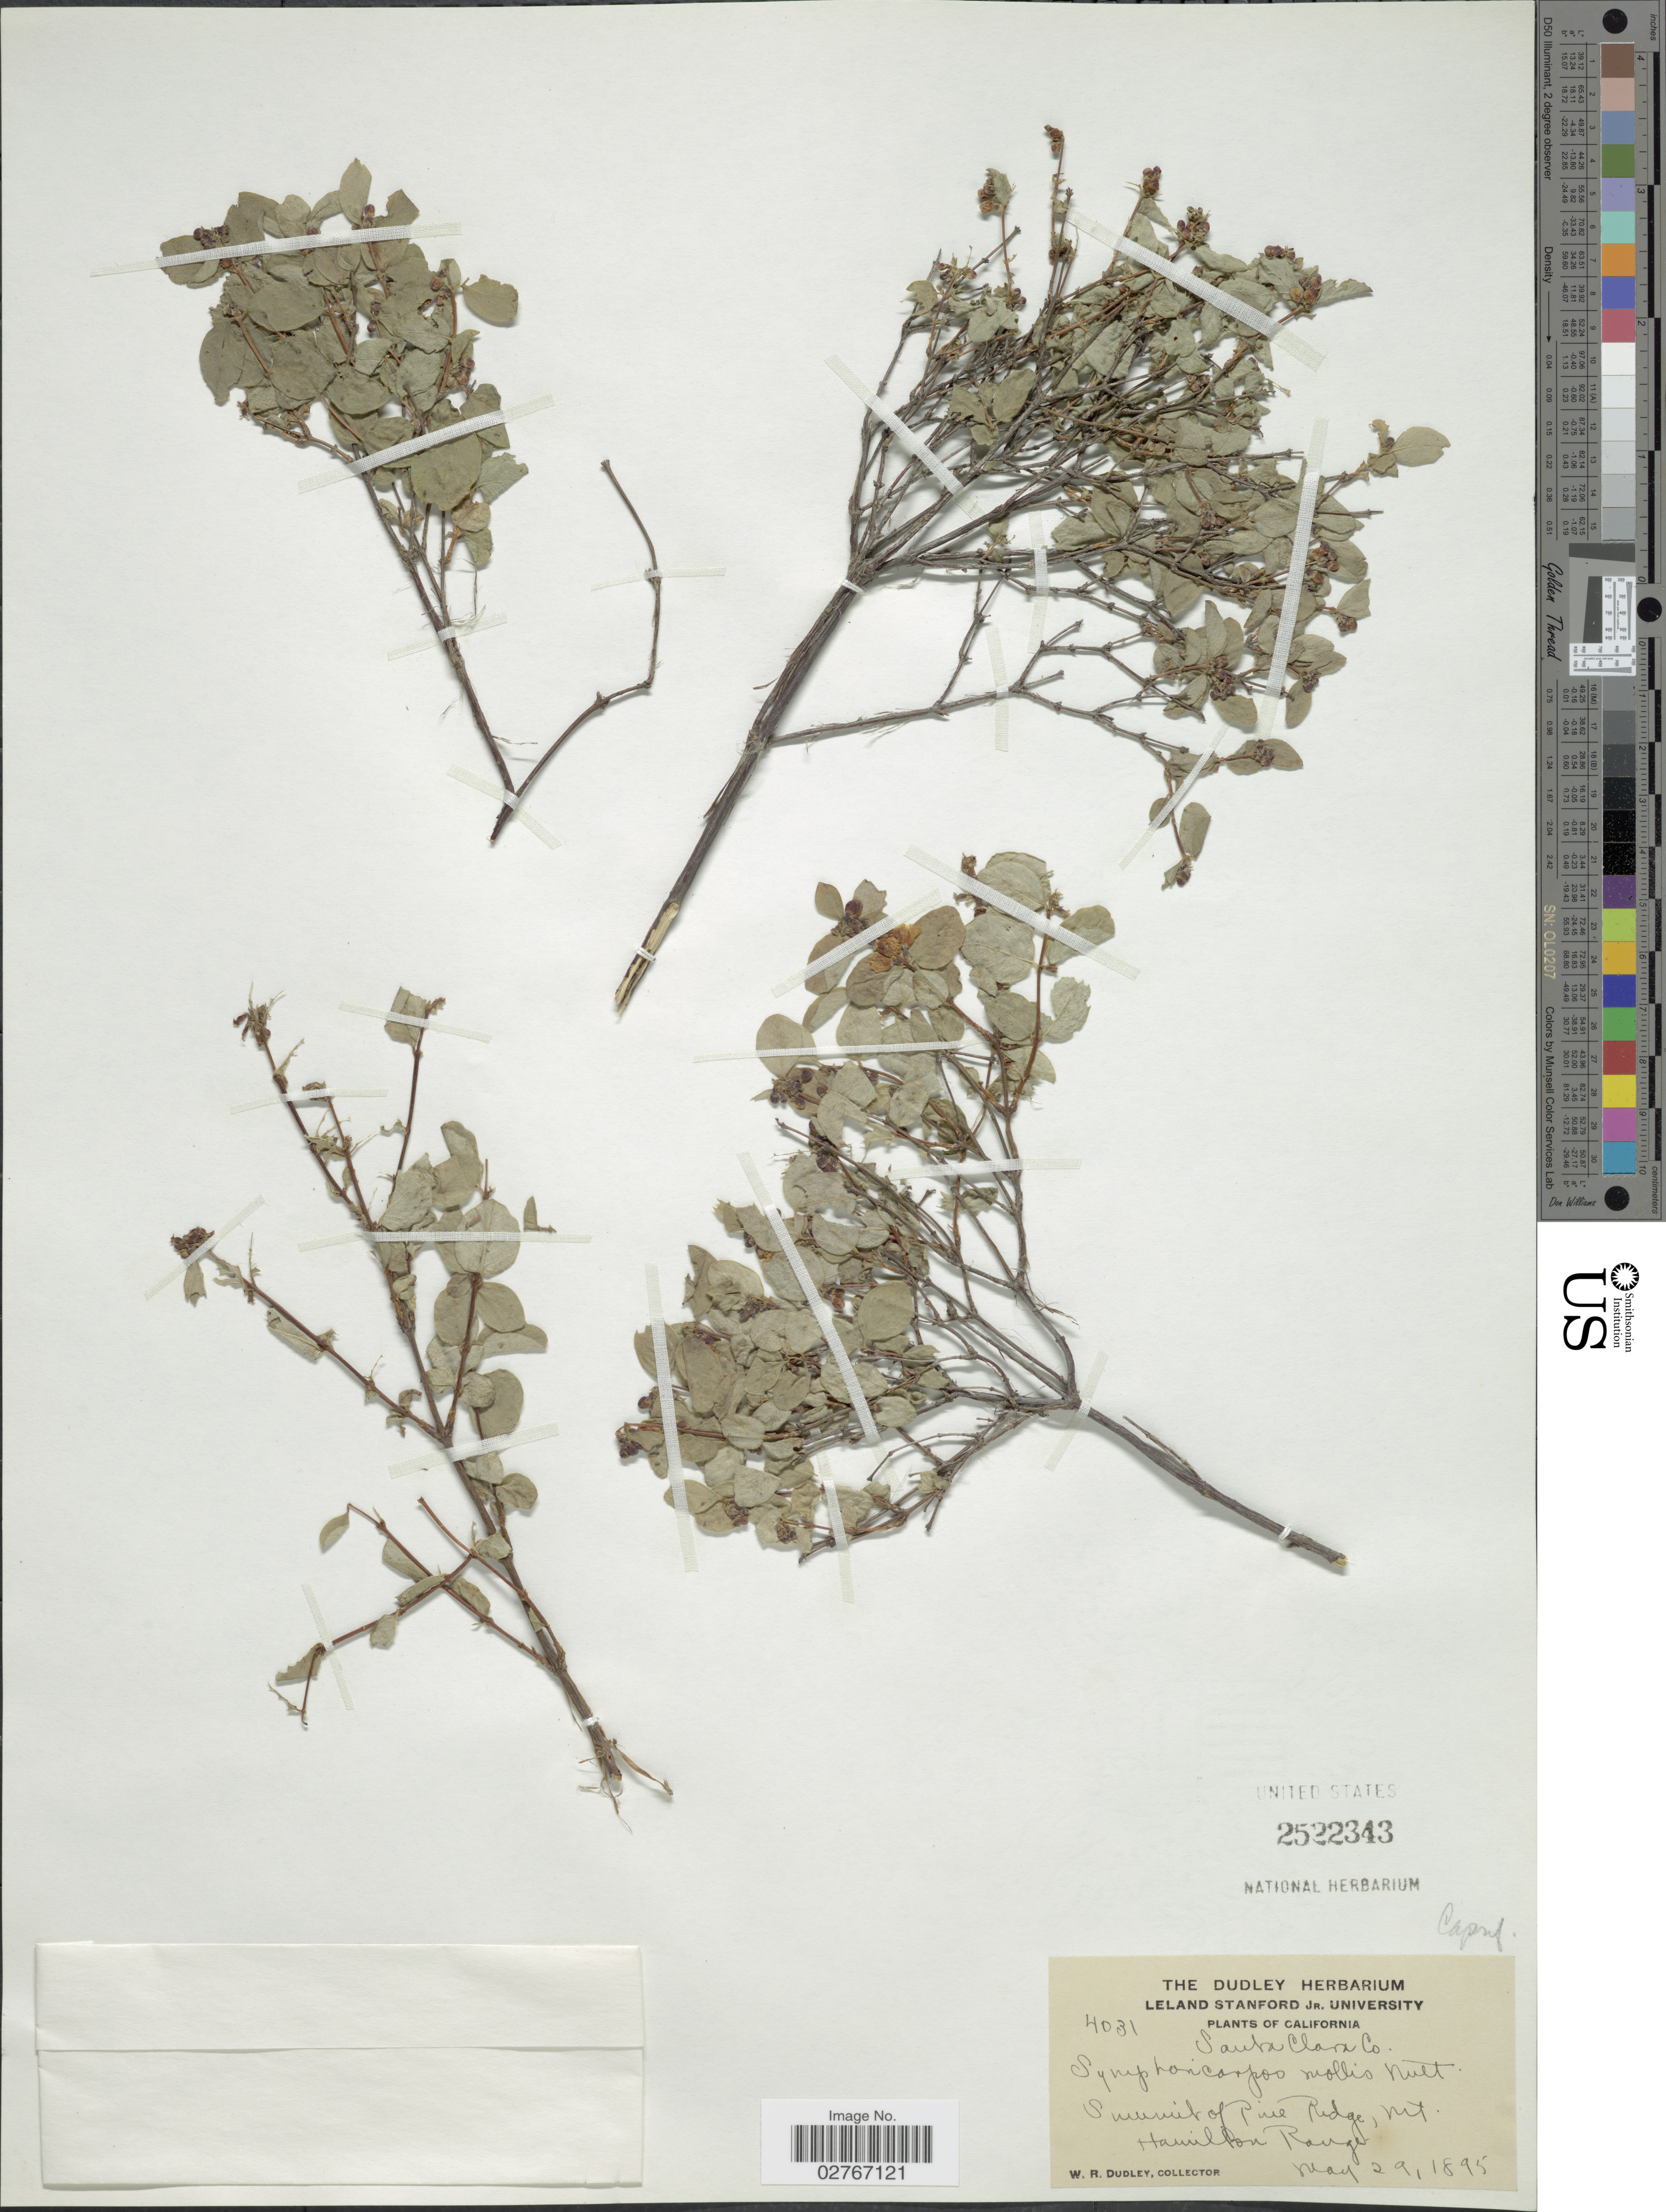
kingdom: Plantae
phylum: Tracheophyta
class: Magnoliopsida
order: Dipsacales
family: Caprifoliaceae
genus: Symphoricarpos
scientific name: Symphoricarpos mollis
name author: Nutt.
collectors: W. Dudley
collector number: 4031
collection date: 1895-05-29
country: United States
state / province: California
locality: Summit of Pine Ridge, Mt. Hamilton Range.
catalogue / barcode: US 2522343